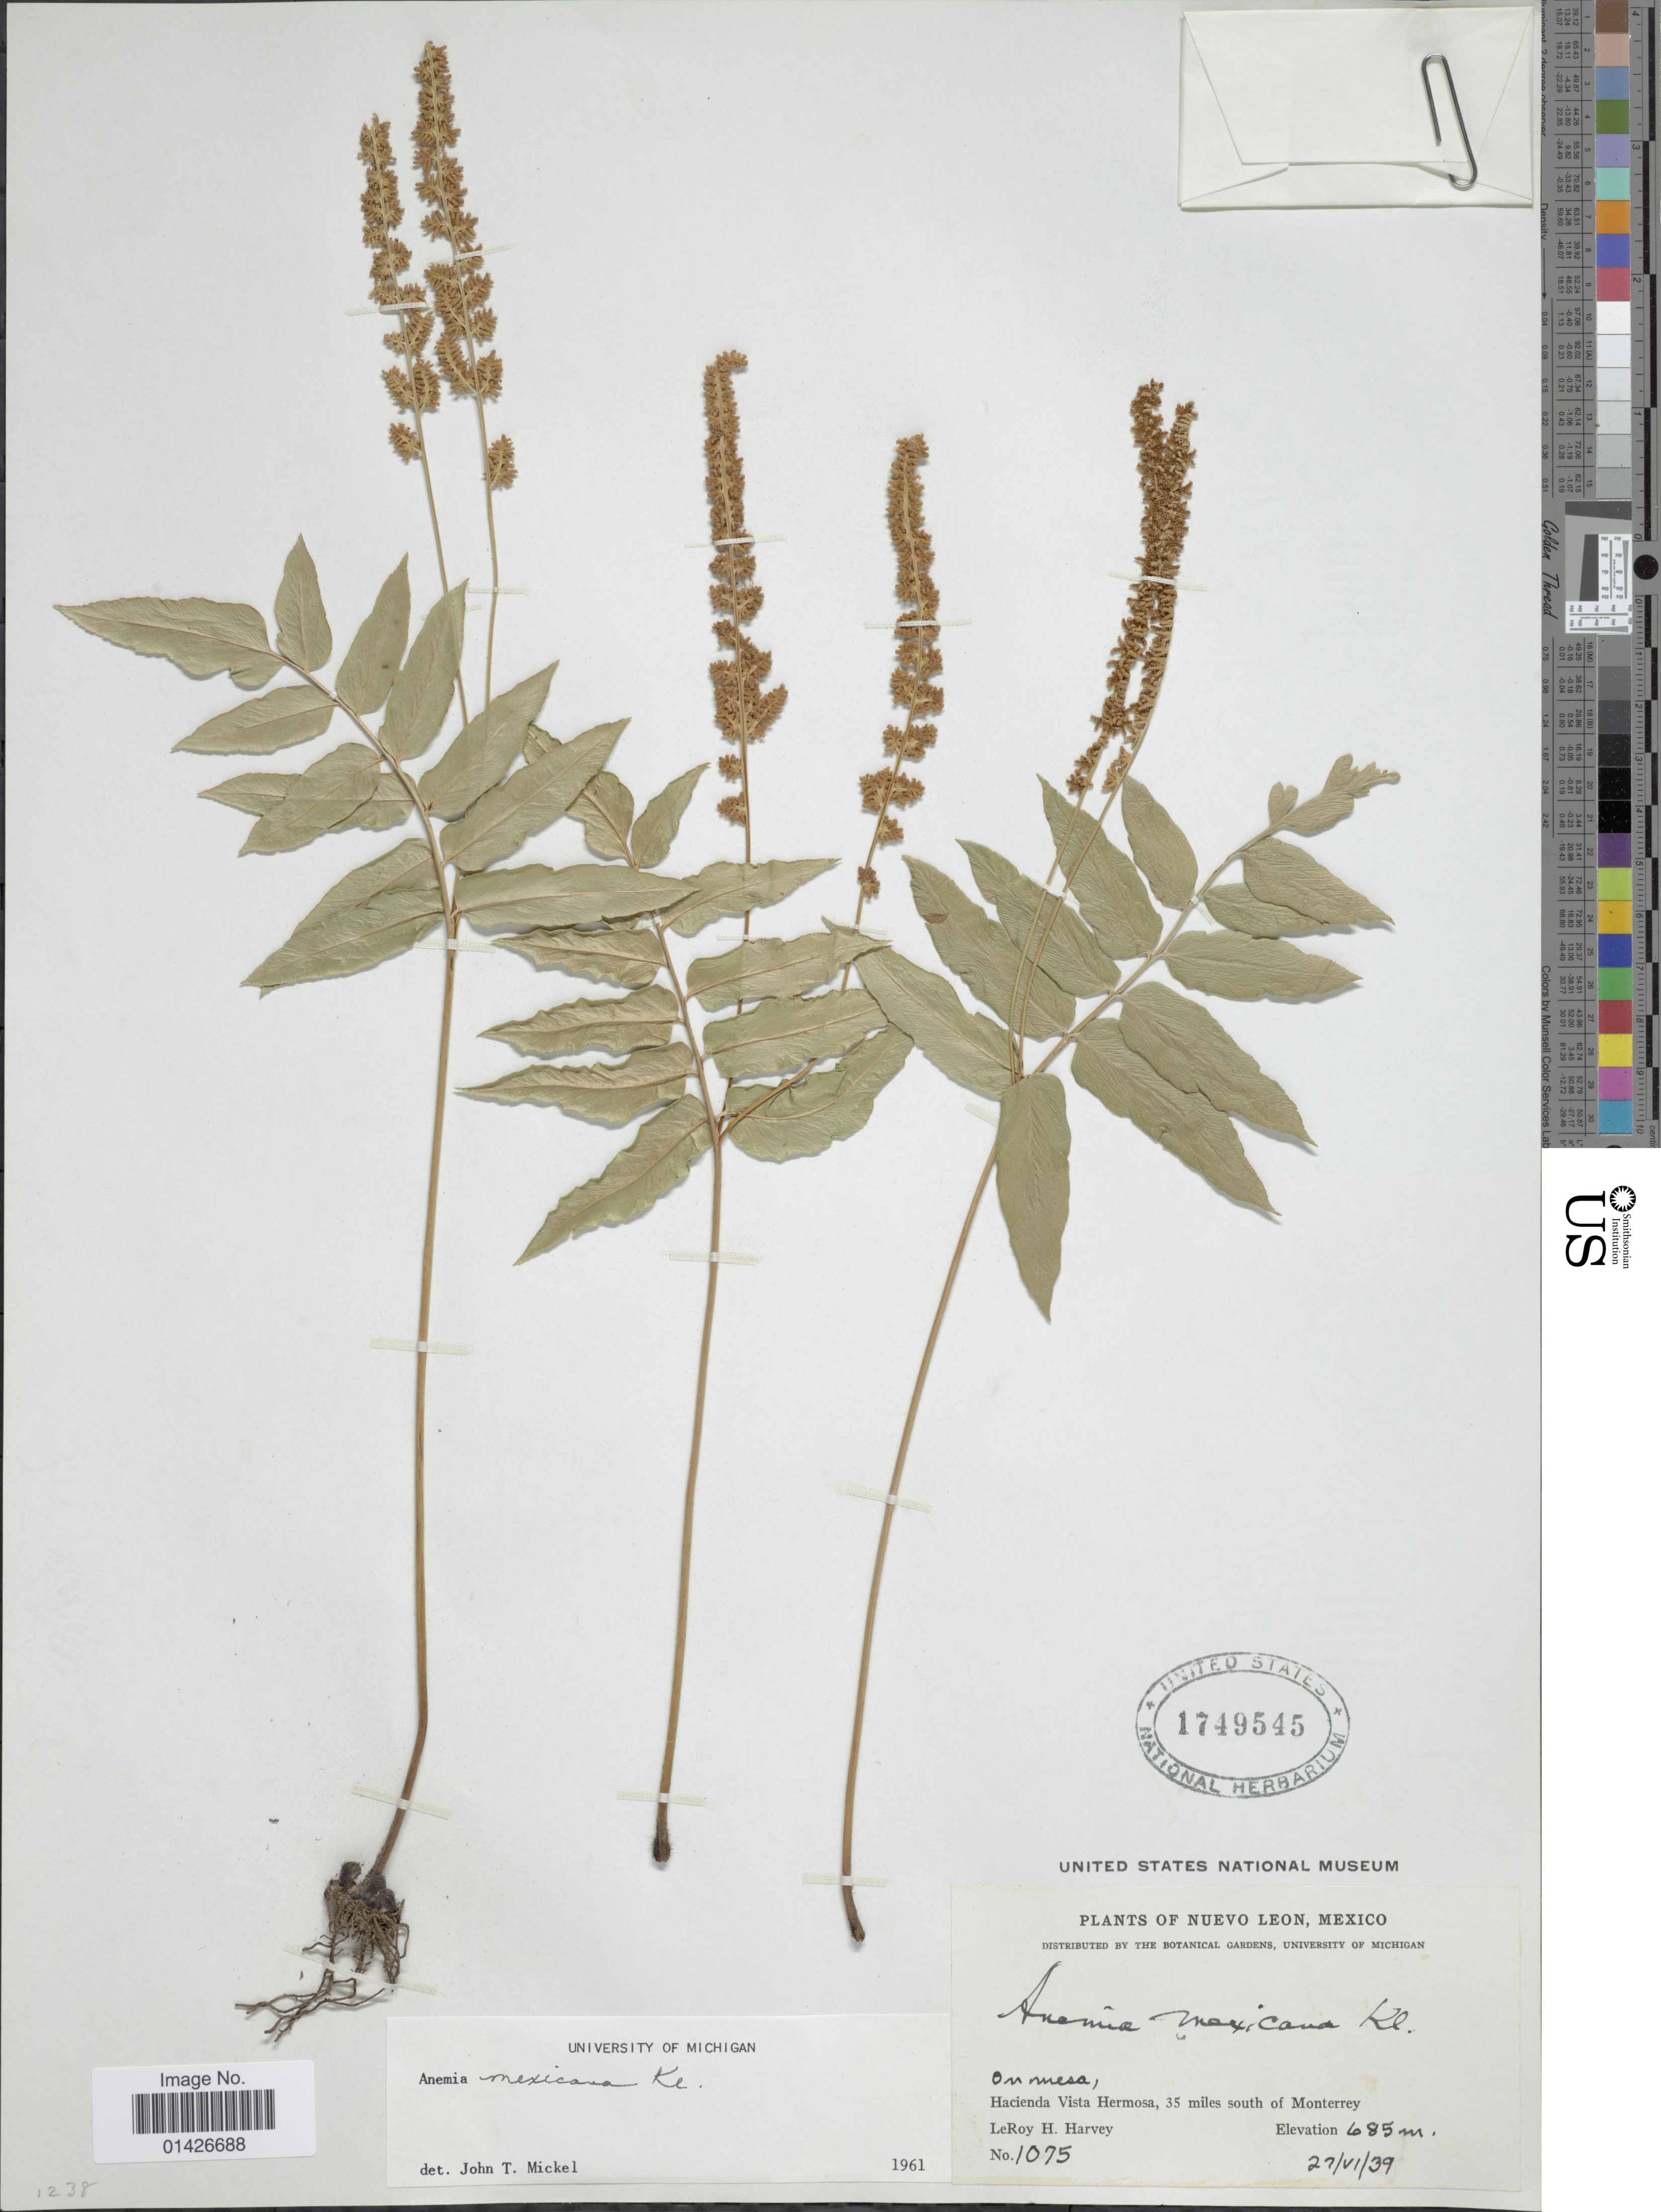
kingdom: Plantae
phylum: Tracheophyta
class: Polypodiopsida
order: Schizaeales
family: Anemiaceae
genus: Anemia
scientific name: Anemia mexicana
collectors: L. H. Harvey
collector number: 1075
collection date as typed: Transcribed d/m/y: 27/6/39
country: Mexico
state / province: Nuevo León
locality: Hacienda Vista Hermosa, 35 miles south of Monterrey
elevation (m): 685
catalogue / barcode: US 1749545